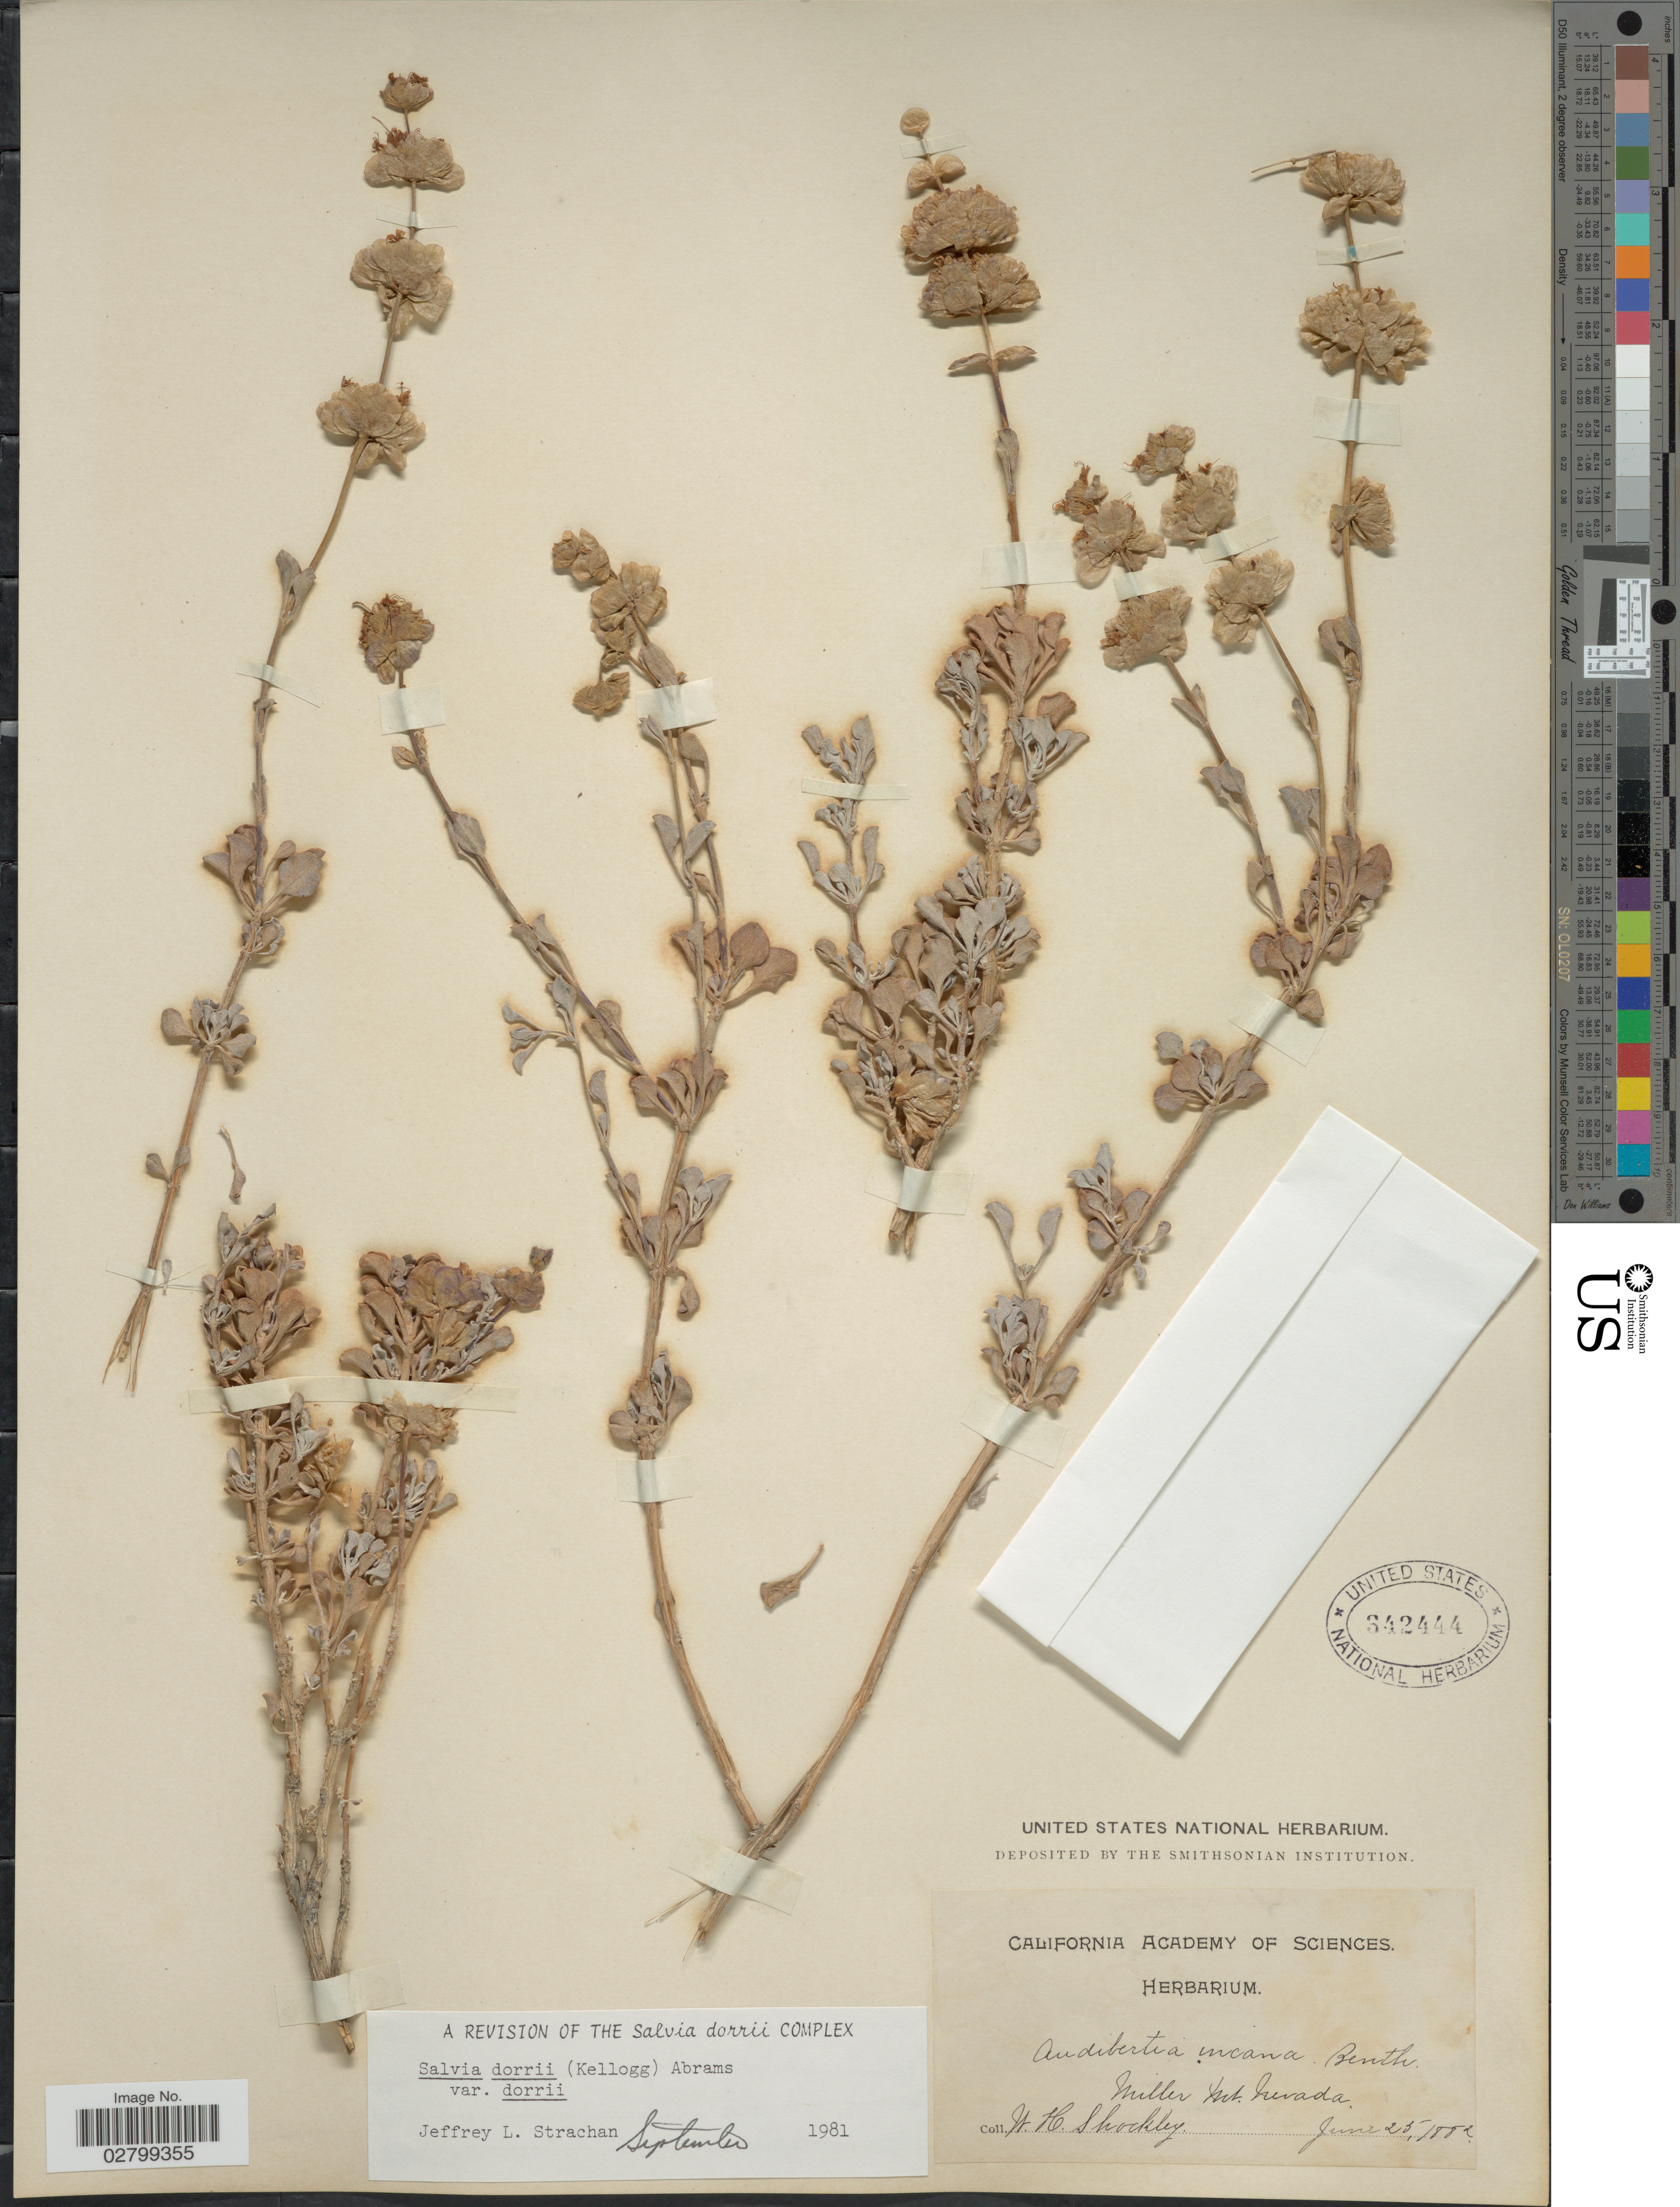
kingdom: Plantae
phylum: Tracheophyta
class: Magnoliopsida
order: Lamiales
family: Lamiaceae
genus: Salvia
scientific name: Salvia dorrii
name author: (Kellogg) Abrams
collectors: W. Shockley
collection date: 1881-06-25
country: United States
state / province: Nevada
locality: Miller Mt.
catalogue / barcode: US 342444